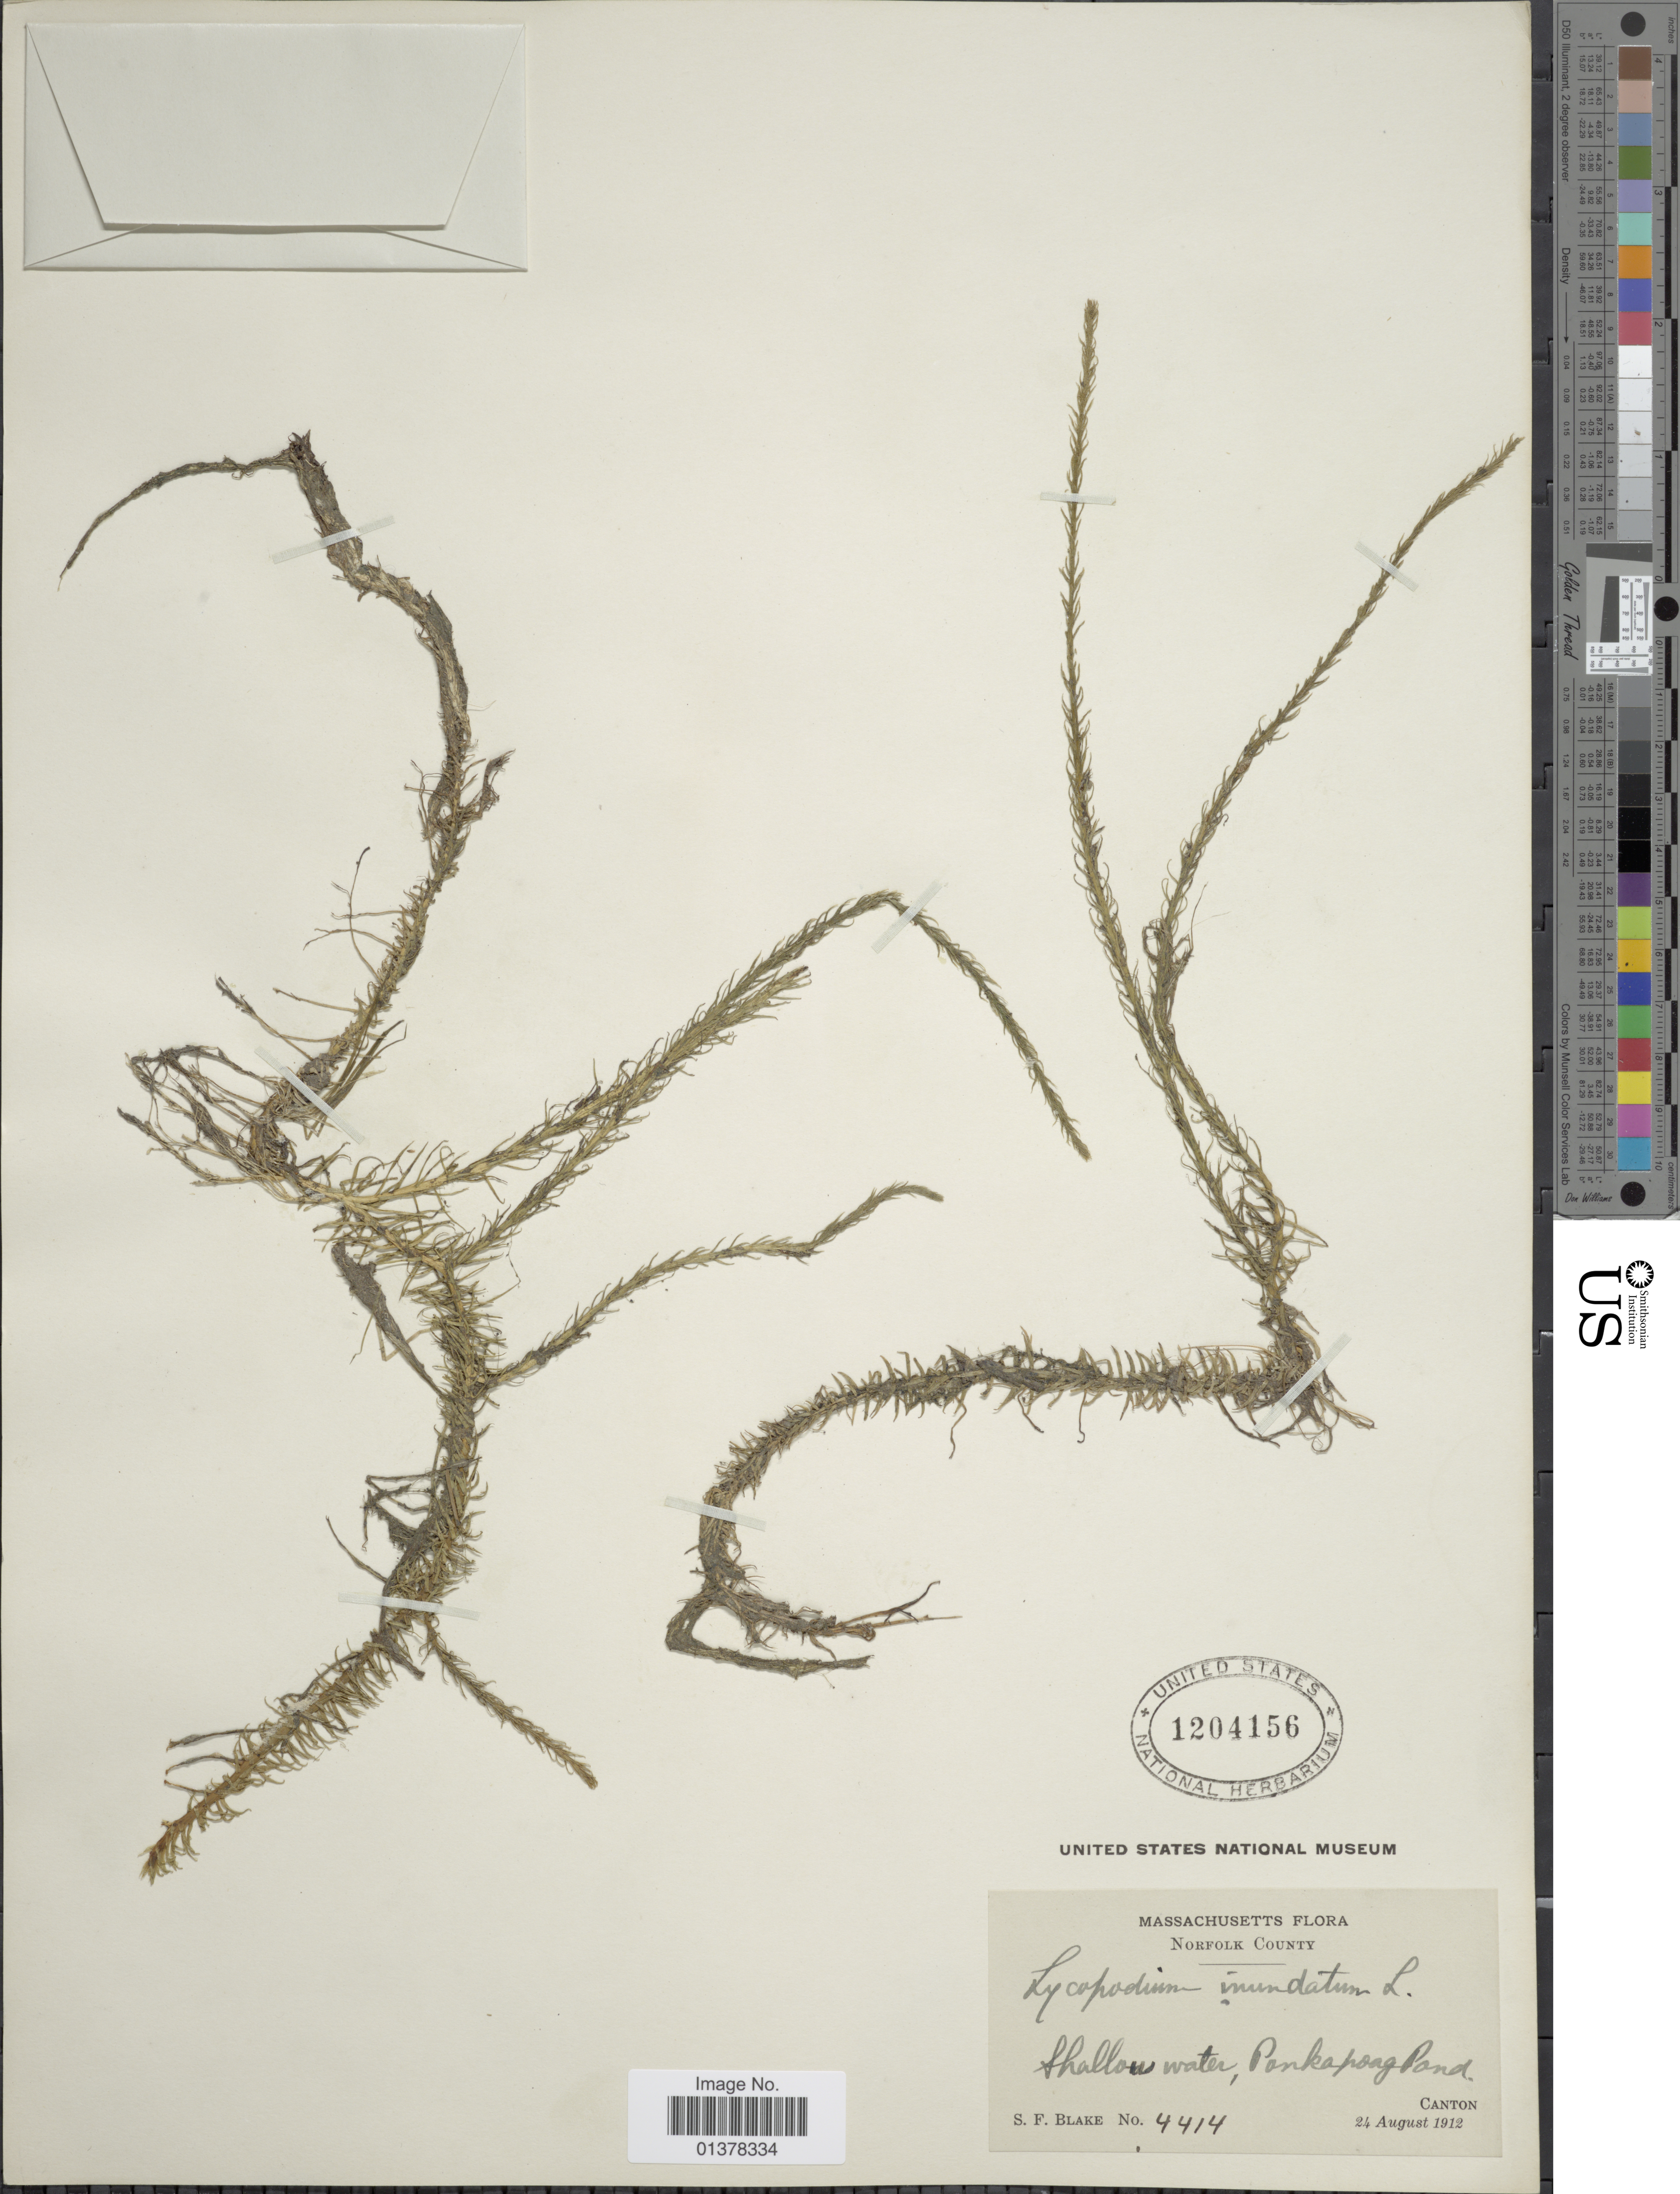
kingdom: Plantae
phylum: Tracheophyta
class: Lycopodiopsida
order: Lycopodiales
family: Lycopodiaceae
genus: Lycopodiella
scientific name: Lycopodiella inundata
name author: (L.) Holub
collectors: S. Blake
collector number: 4414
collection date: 1912-08-24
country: United States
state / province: Massachusetts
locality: Norfolk County, Shallow water, Ponkappong Pond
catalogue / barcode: US 1204156